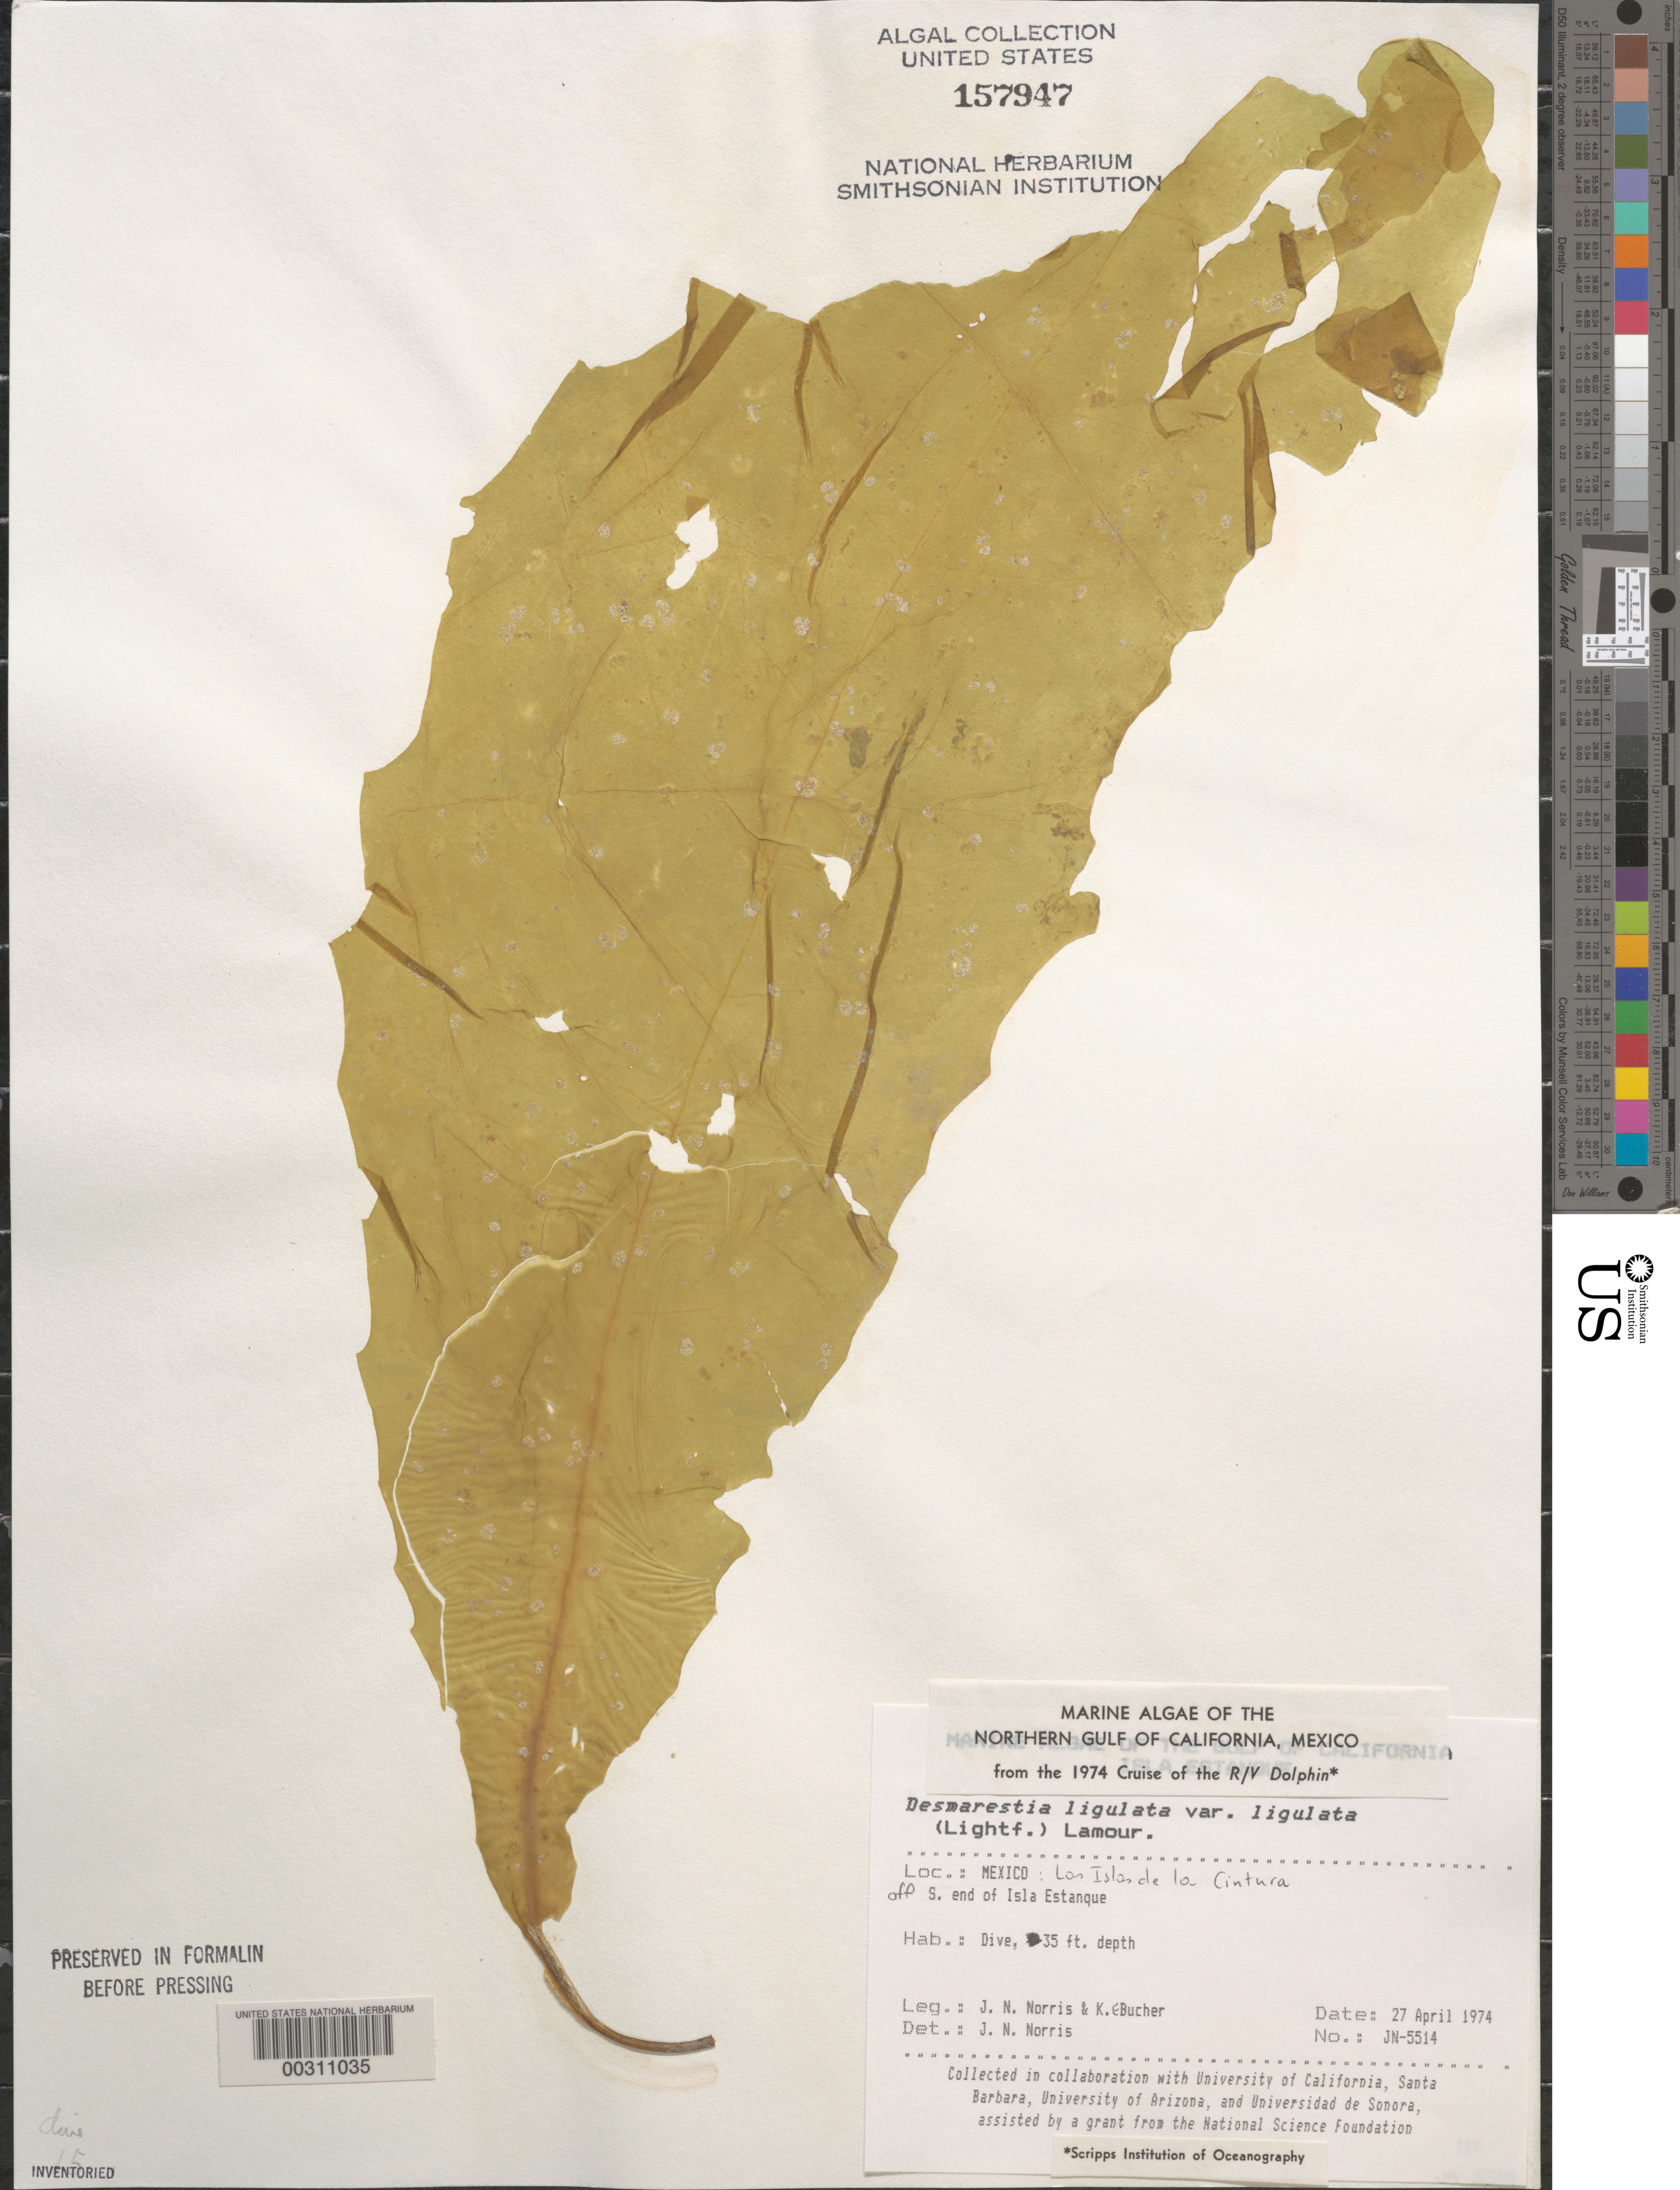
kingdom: Chromista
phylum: Ochrophyta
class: Phaeophyceae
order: Desmarestiales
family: Desmarestiaceae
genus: Desmarestia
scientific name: Desmarestia ligulata var. ligulata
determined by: Norris, James N.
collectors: J. N. Norris & K. E. Bucher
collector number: JN-5514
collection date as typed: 27 Apr 1974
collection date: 1974-04-27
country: Mexico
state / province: Baja California Norte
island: Isla Estanque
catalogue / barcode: US 157947